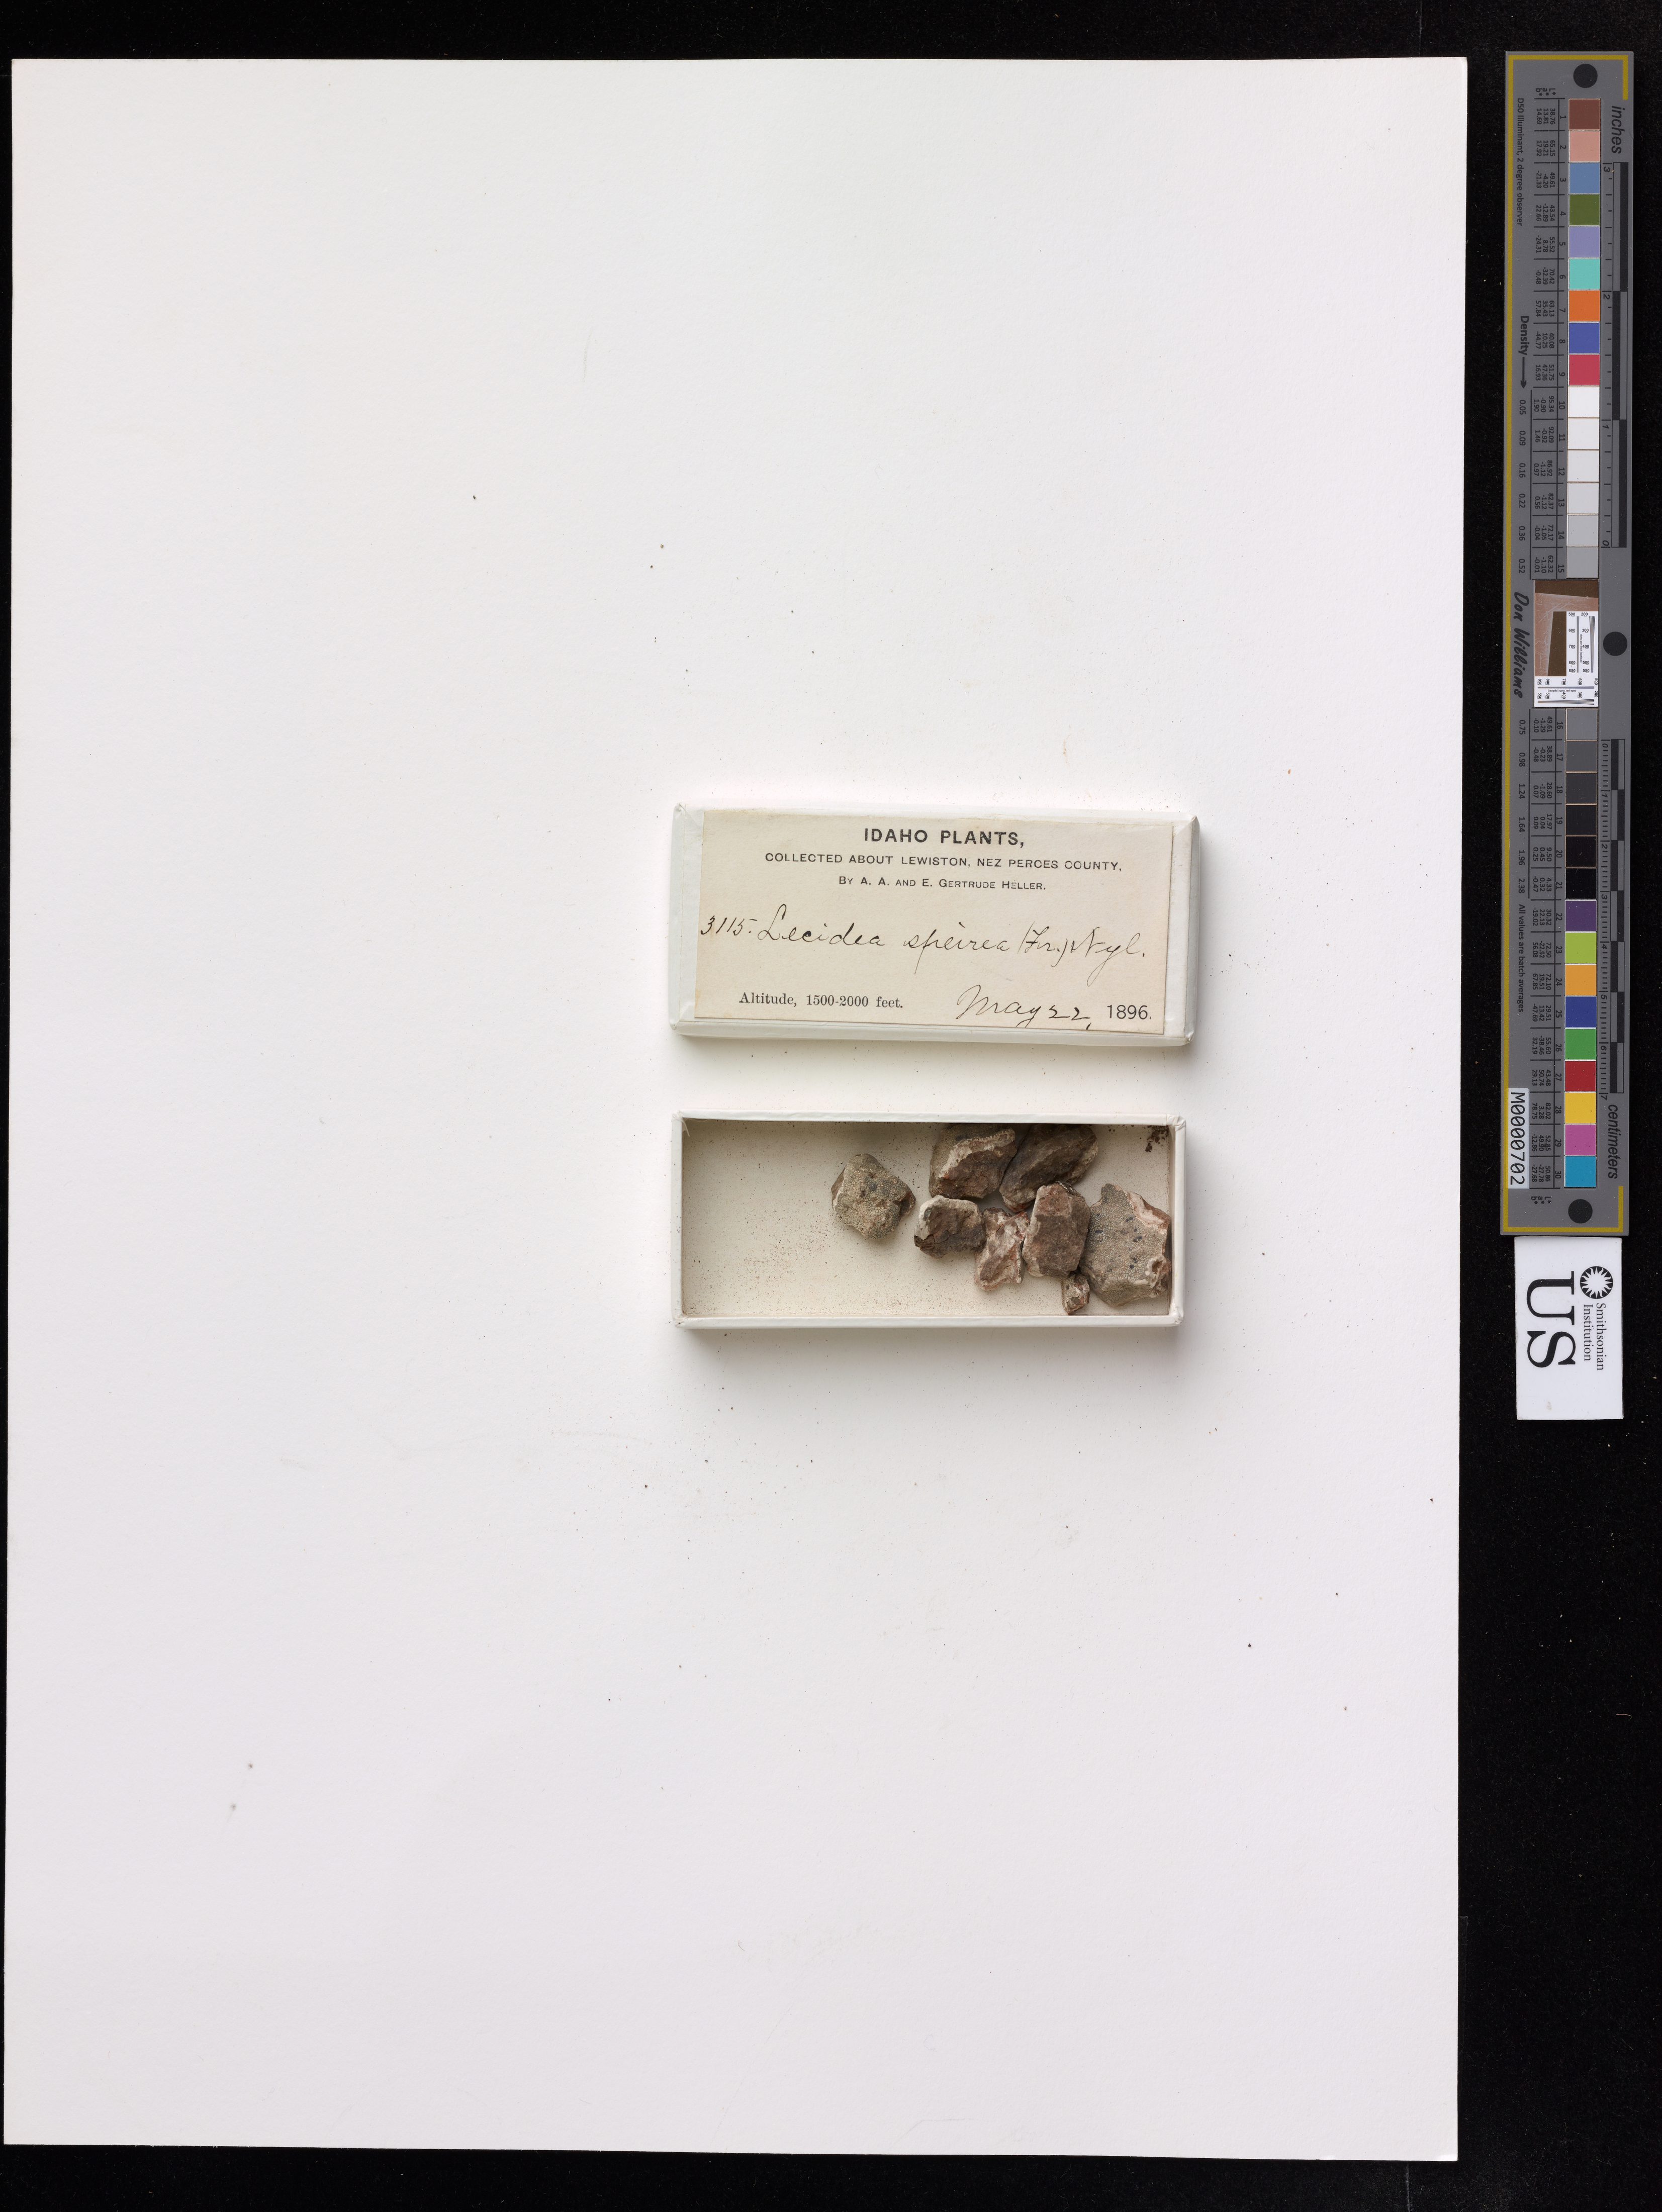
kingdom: Fungi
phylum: Ascomycota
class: Lecanoromycetes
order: Lecideales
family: Lecideaceae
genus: Lecidea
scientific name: Lecidea speirea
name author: Ach.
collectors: A. A. Heller & E. G. Heller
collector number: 3115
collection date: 1896-05-22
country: United States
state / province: Idaho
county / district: Nez Perce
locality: About Lewiston.